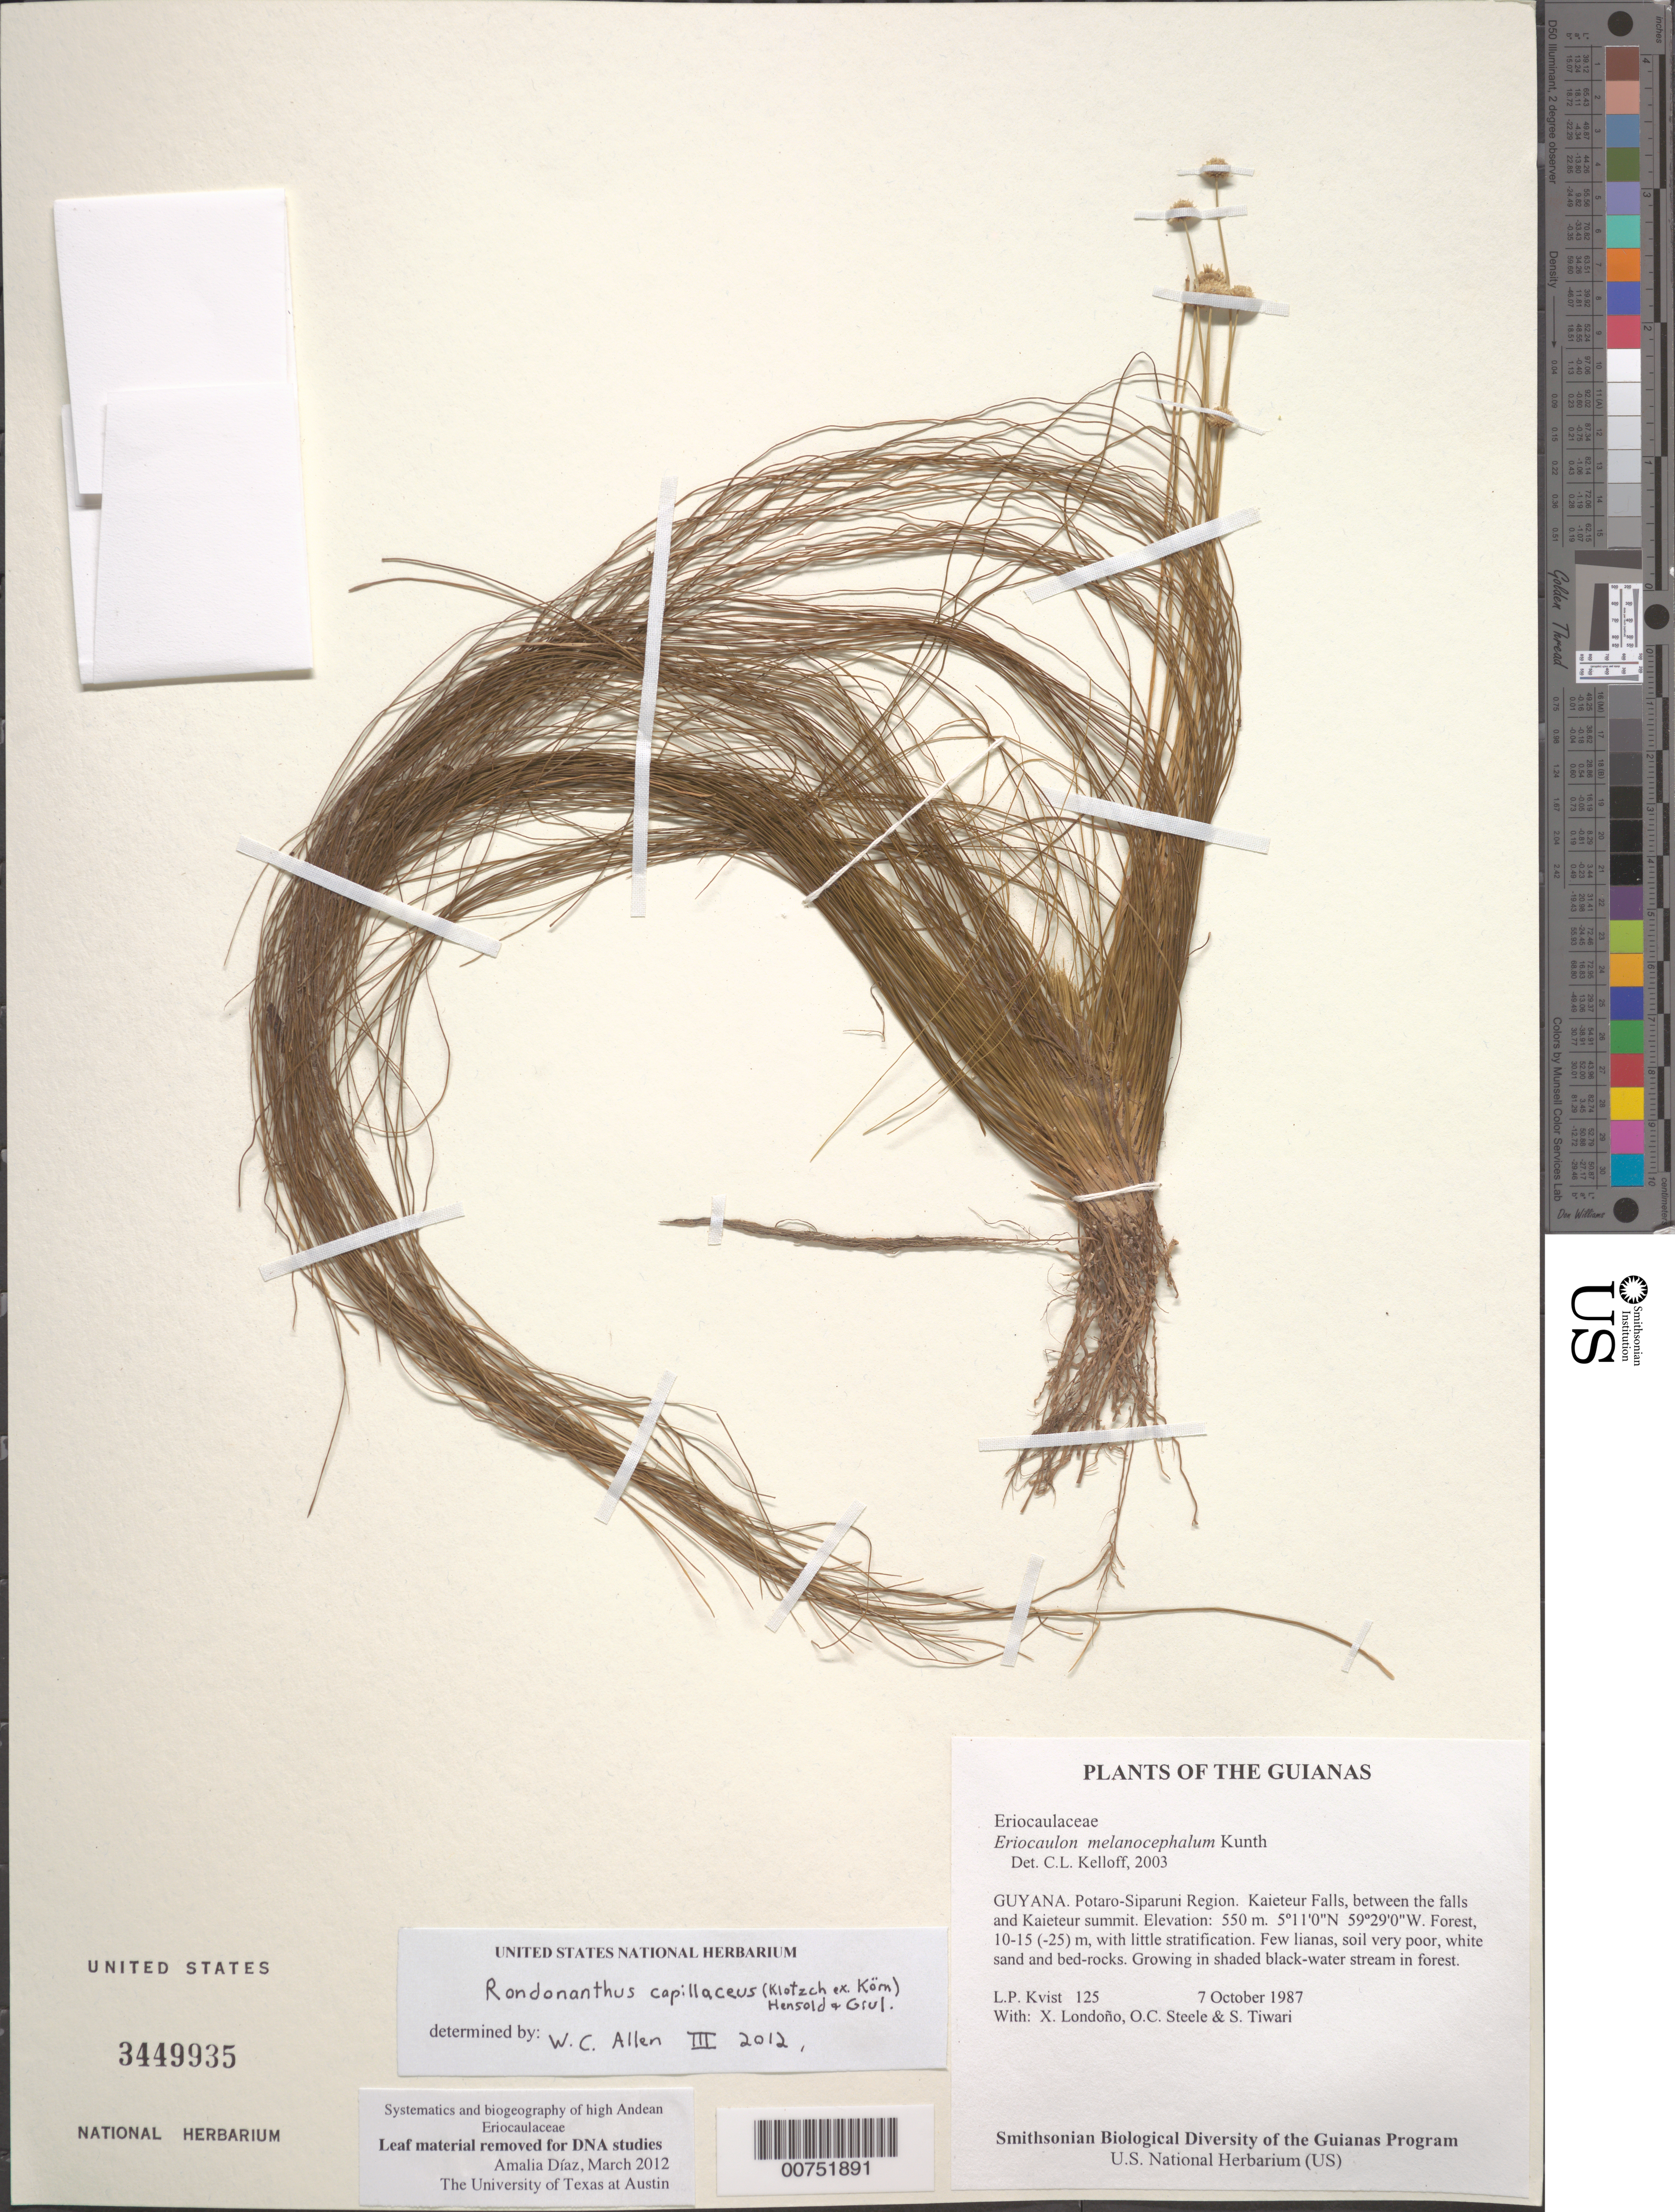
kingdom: Plantae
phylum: Tracheophyta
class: Liliopsida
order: Poales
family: Eriocaulaceae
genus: Rondonanthus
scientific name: Rondonanthus capillaceus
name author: (Klotzsch ex Körn.) Hensold & Giul.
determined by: Allen, W. C., (UNITED STATES)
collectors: L. P. Kvist, X. Londoño, O. C. Steele & S. Tiwari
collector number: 125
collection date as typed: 7 October 1987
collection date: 1987-10-07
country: Guyana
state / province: Potaro-Siparuni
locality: Kaieteur Falls, between the falls and Kaieteur summit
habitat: Forest, 10-15 (-25) m, with little stratification. Few lianas, soil very poor, white sand and bed-rocks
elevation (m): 550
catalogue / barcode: US 3449935